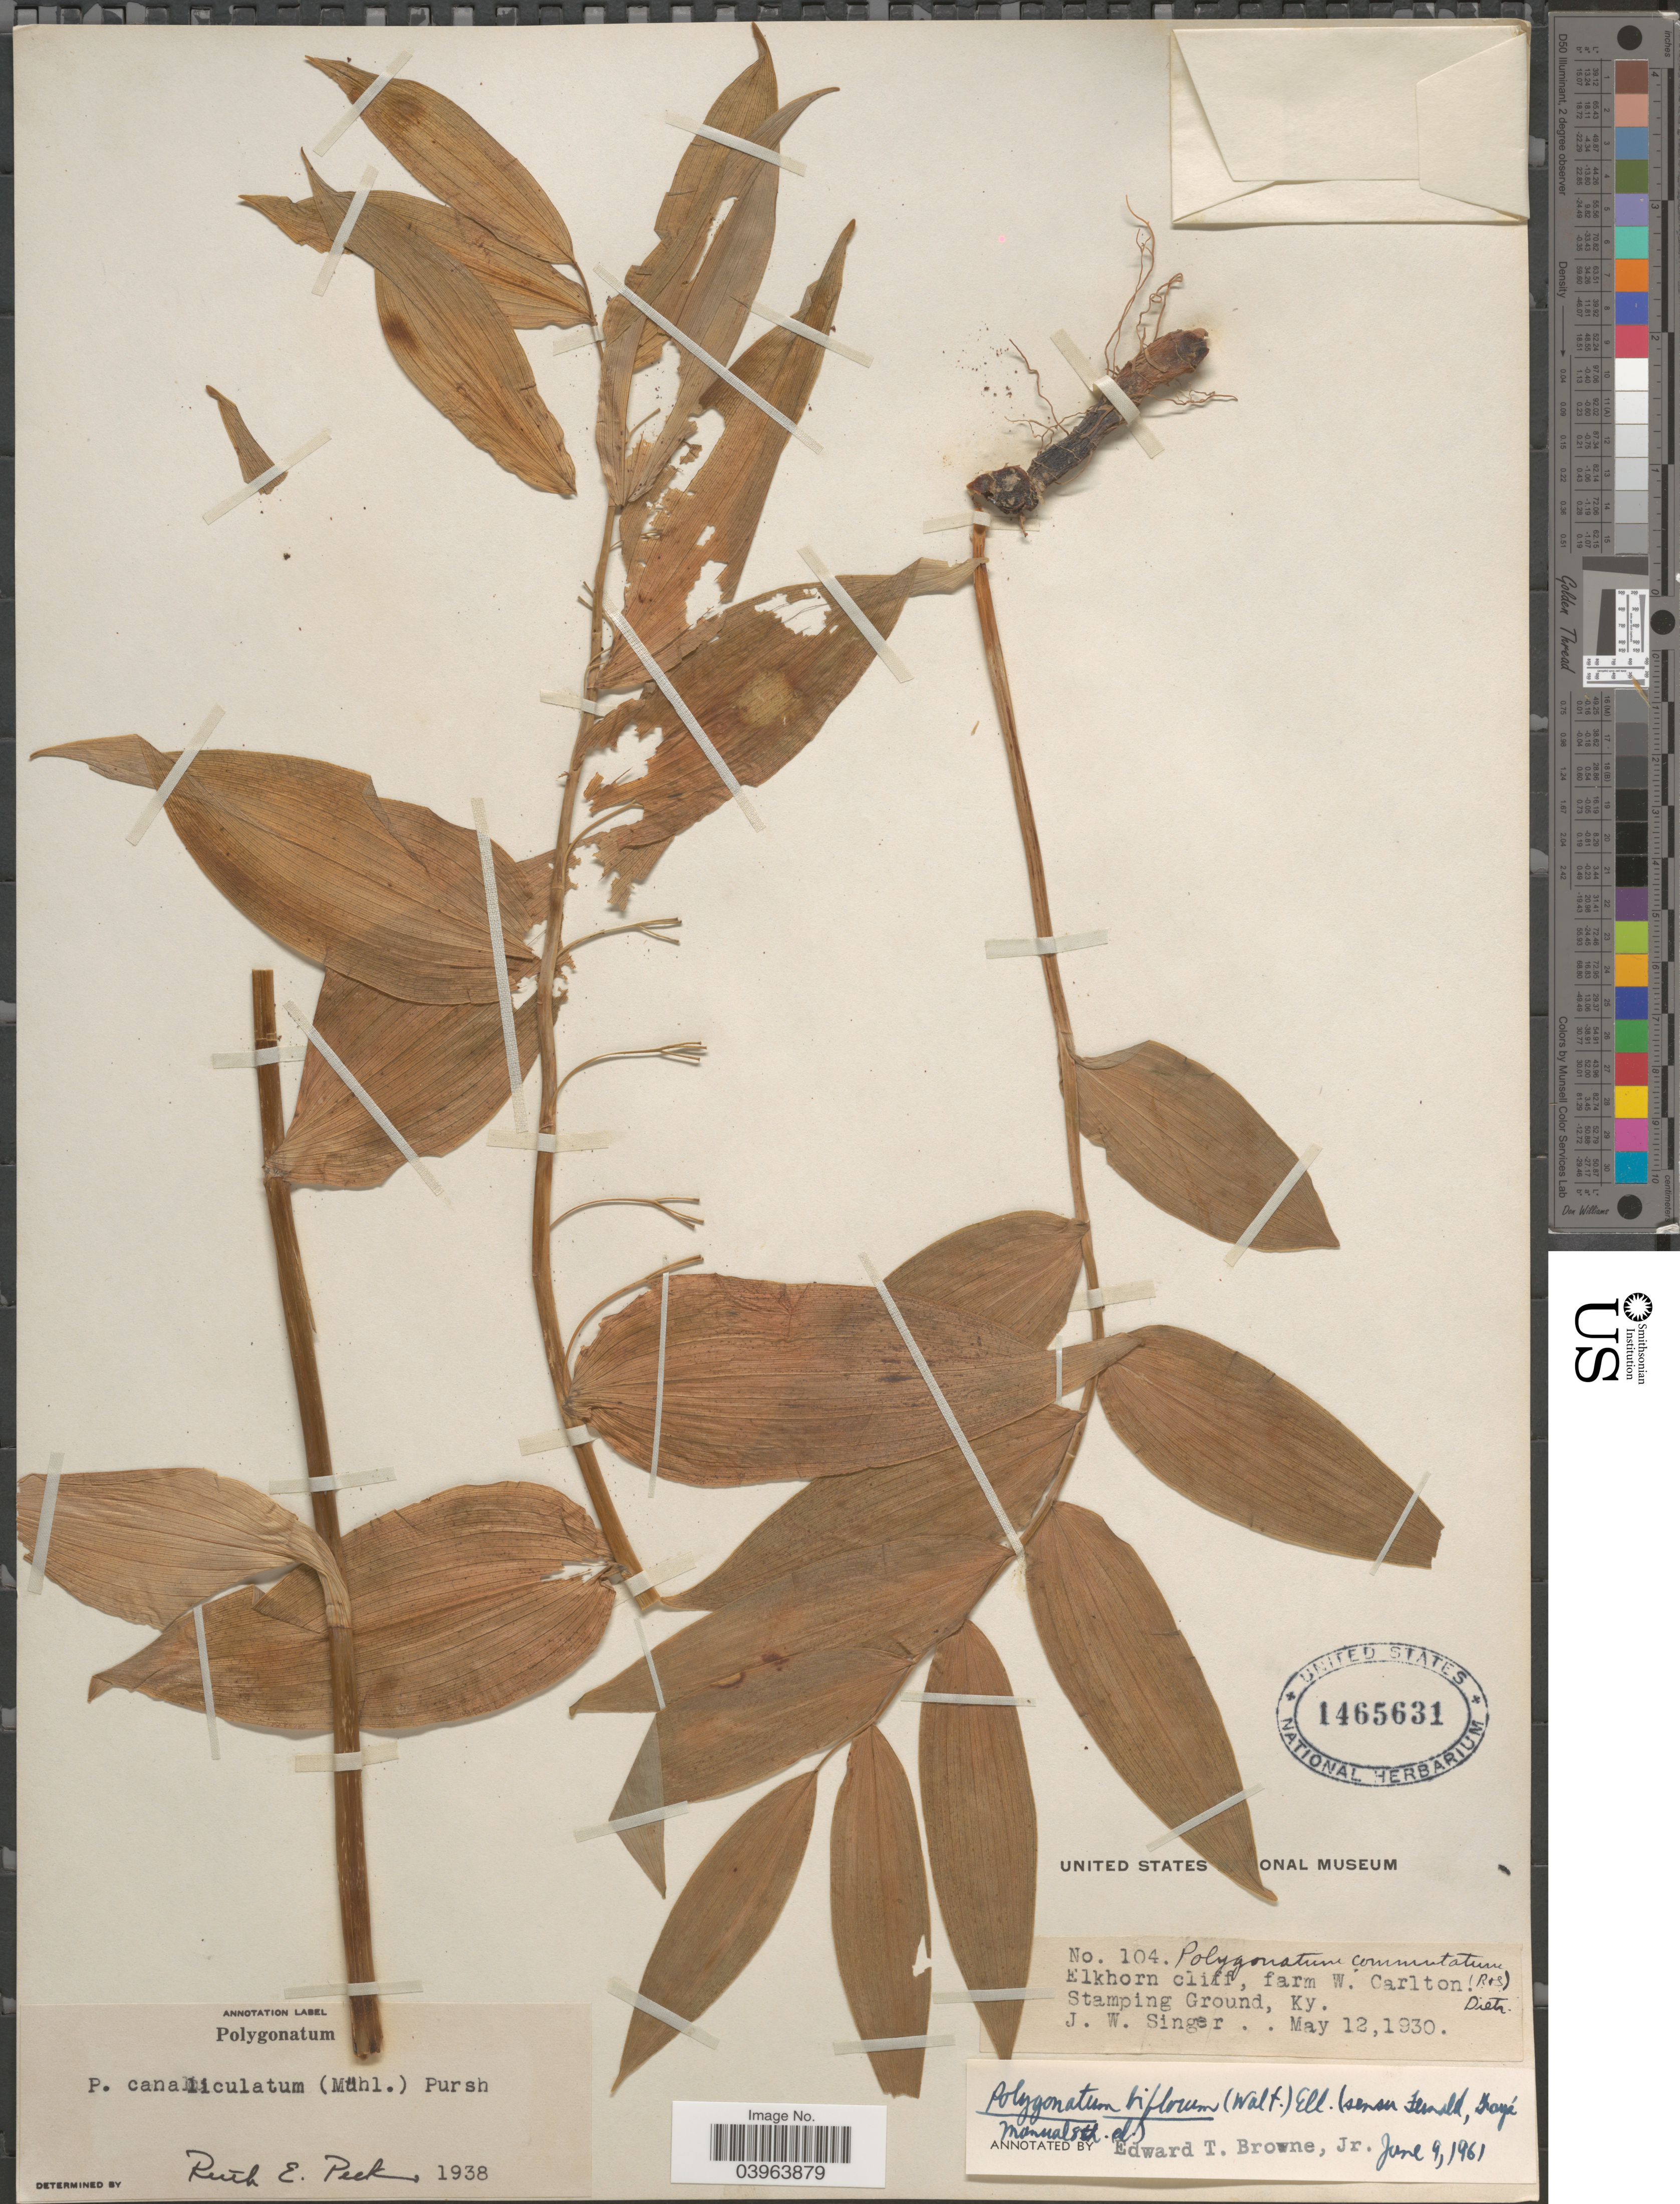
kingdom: Plantae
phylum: Tracheophyta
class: Liliopsida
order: Asparagales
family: Asparagaceae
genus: Polygonatum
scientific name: Polygonatum commutatum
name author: (Schult. f.) A. Dietr.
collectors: J. EW. Singer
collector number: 104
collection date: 1930-05-12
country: United States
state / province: Kentucky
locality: Elkhorn cliff, farm W. Carlton. Stamping Ground.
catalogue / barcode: US 1465631